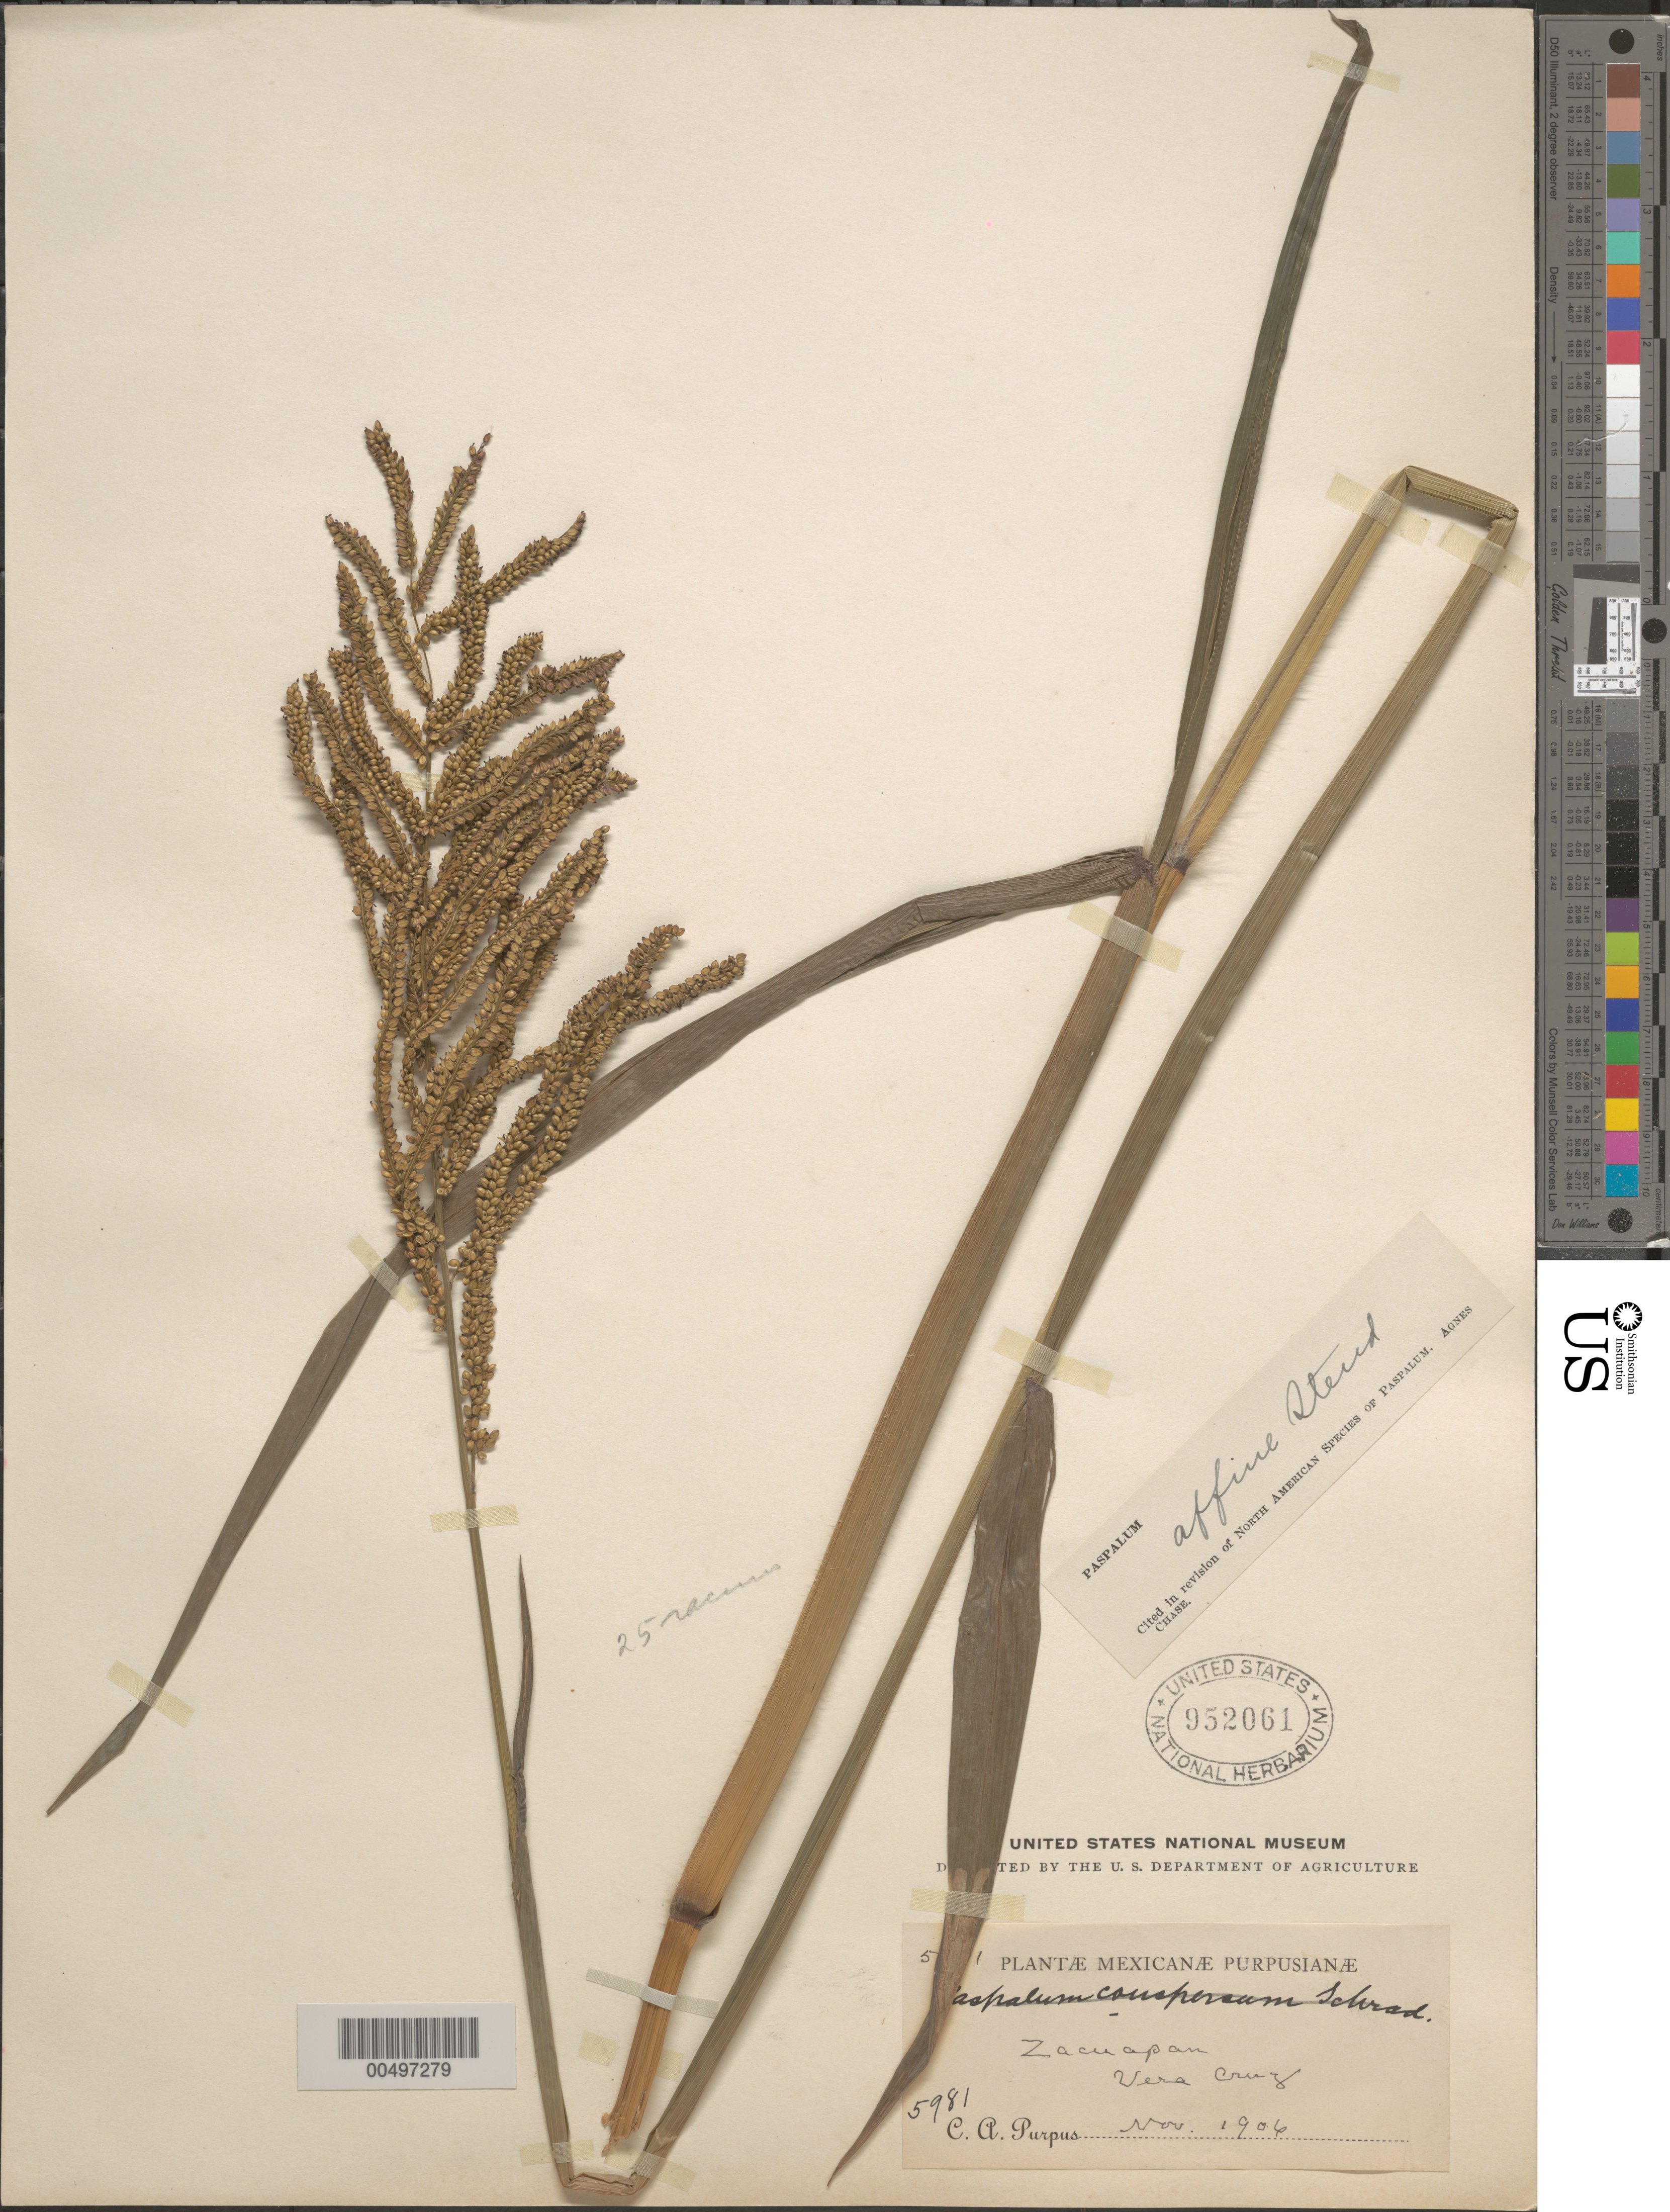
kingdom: Plantae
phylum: Tracheophyta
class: Liliopsida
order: Poales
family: Poaceae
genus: Paspalum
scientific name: Paspalum affine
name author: Steud.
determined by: Chase, [M.] Agnes, (US)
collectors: C. A. Purpus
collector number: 5981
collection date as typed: Nov 1906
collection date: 1906-11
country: Mexico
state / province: Veracruz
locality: Zacuapan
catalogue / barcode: US 952061